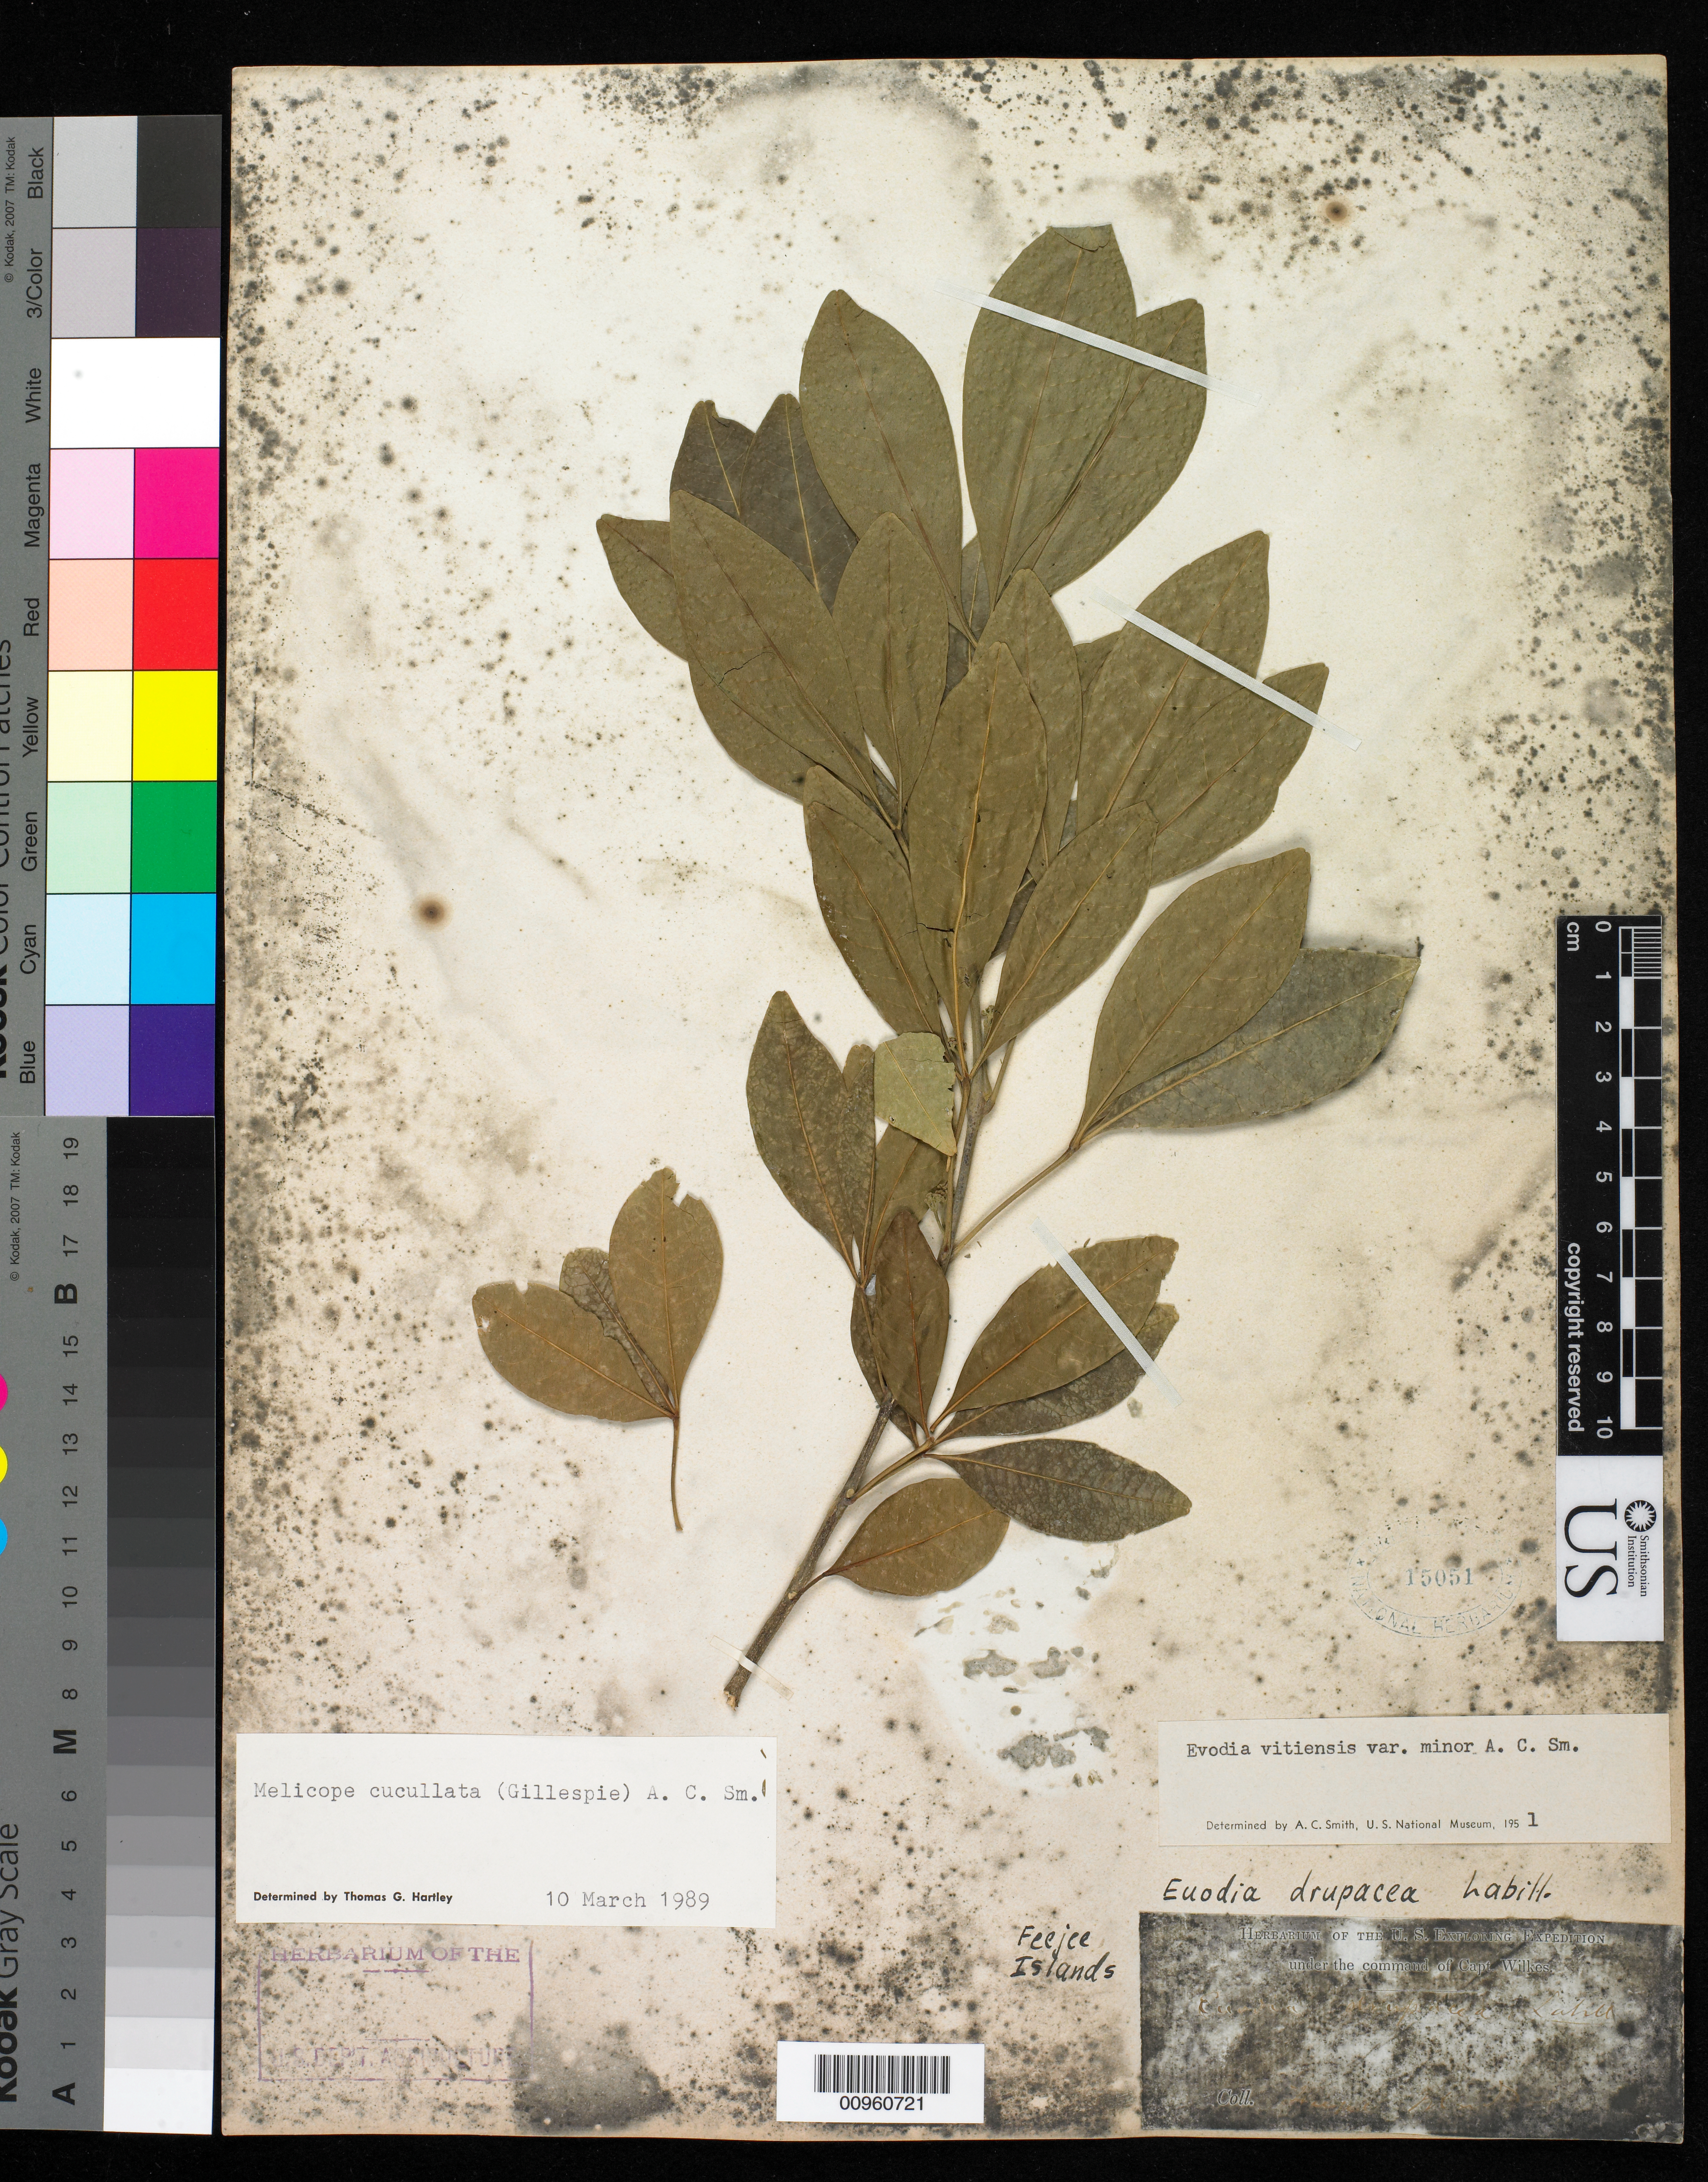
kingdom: Plantae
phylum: Tracheophyta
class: Magnoliopsida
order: Sapindales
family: Rutaceae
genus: Melicope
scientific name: Melicope cucullata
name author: (Gillespie) A.C. Sm.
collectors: Wilkes Explor. Exped.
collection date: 1838/1842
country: Fiji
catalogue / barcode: US 15051